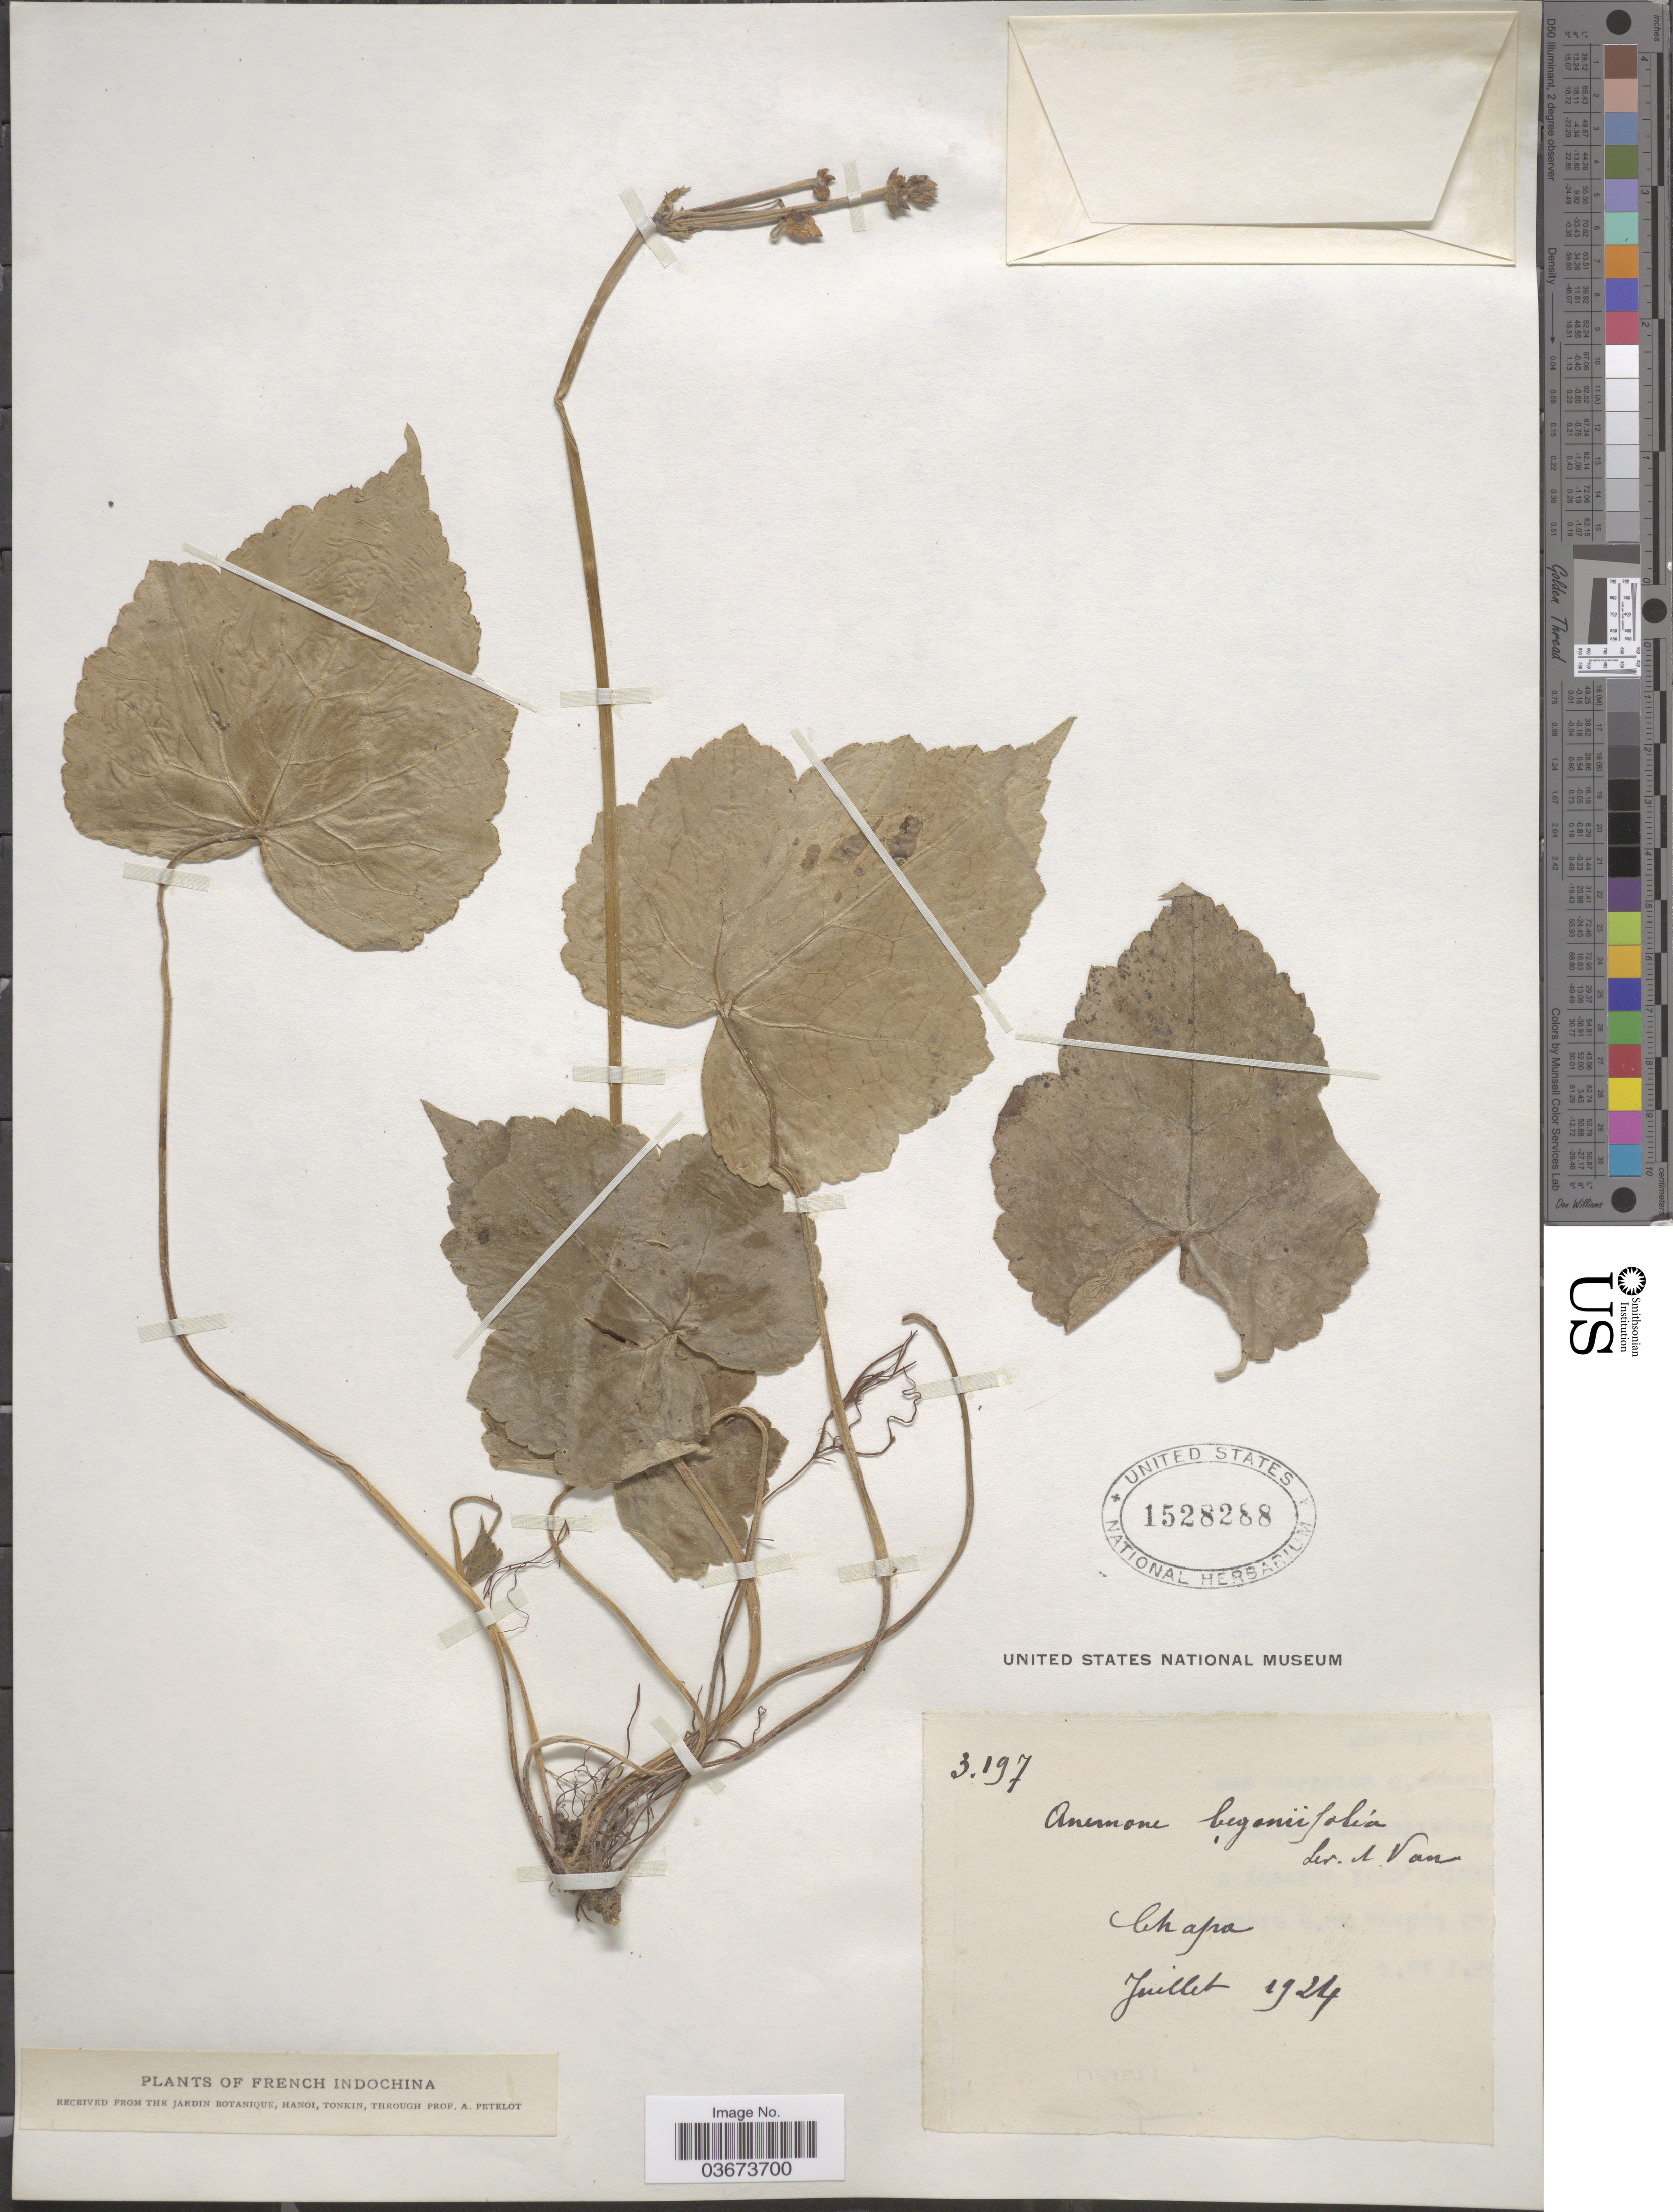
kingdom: Plantae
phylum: Tracheophyta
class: Magnoliopsida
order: Ranunculales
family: Ranunculaceae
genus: Anemone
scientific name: Anemone begoniifolia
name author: H. Lév. & Vaniot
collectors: A. Petelot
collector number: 3197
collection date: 1924-07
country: Vietnam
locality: French Indochina. Chapa.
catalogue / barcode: US 1528288